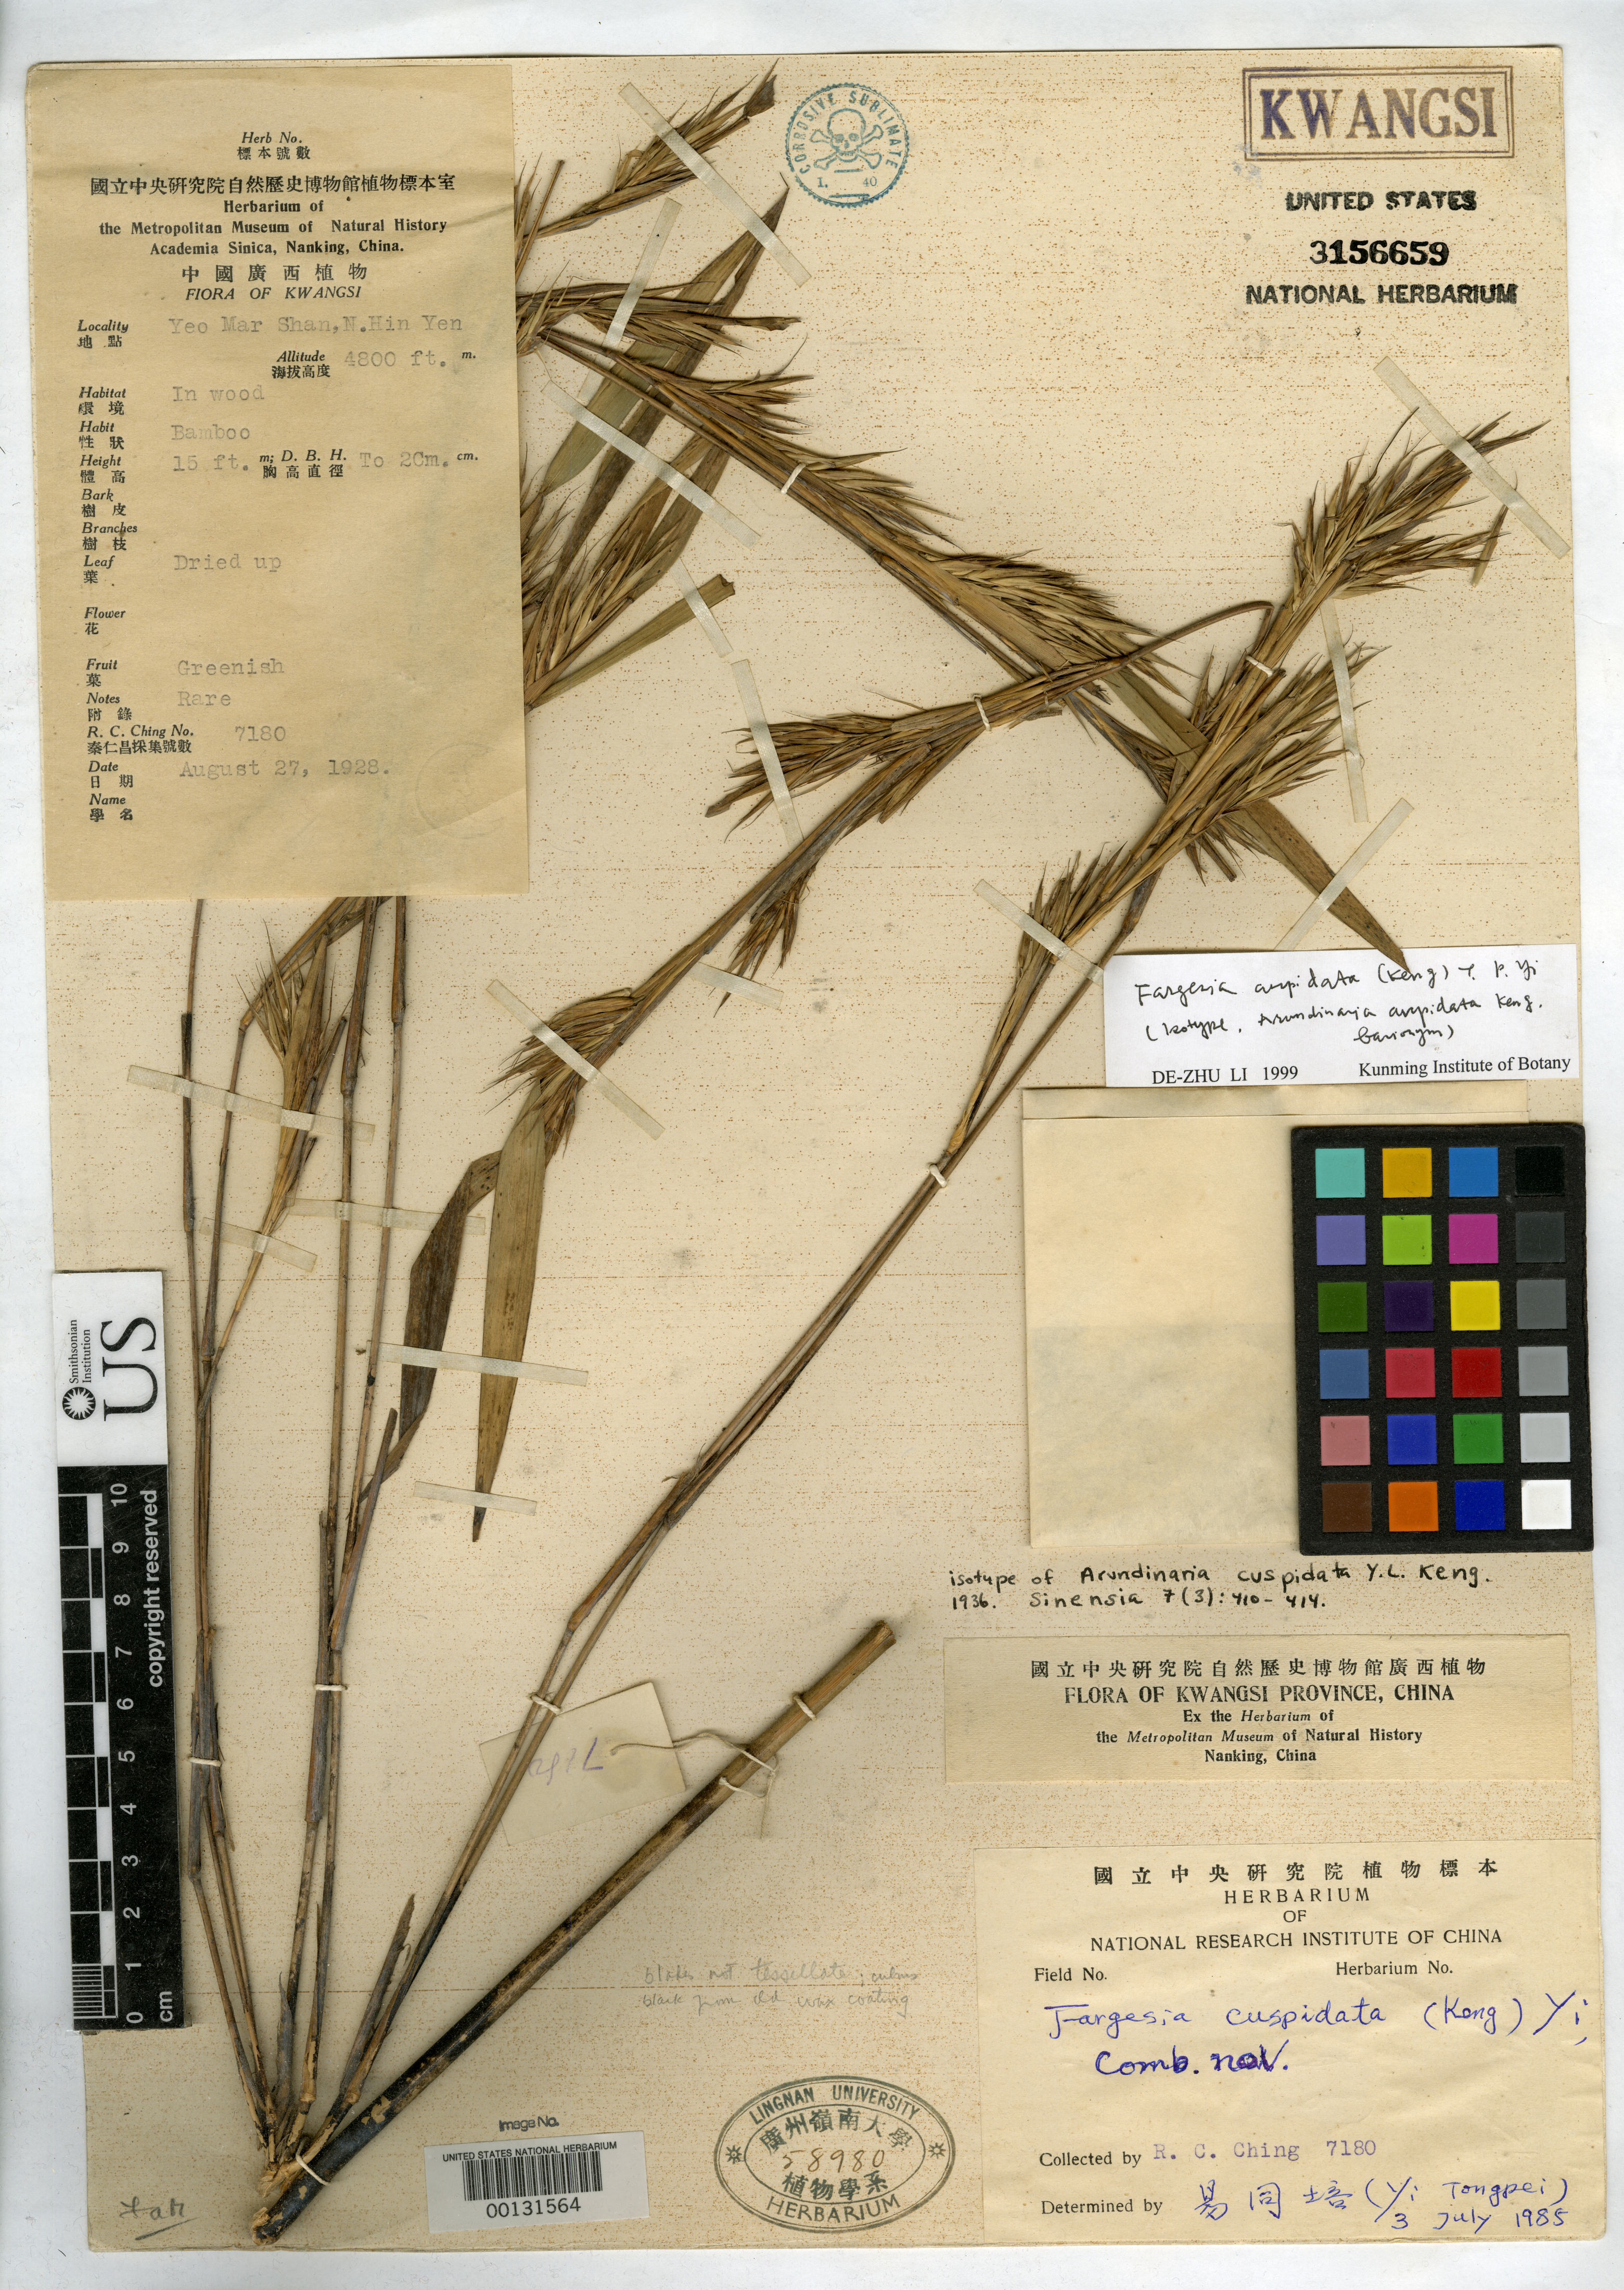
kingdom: Plantae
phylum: Tracheophyta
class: Liliopsida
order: Poales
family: Poaceae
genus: Arundinaria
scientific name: Arundinaria cuspidata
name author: Keng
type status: Isotype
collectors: R. C. Ching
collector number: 7180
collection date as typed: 27 Aug 1928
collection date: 1928-08-27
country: China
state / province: Guangxi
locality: Yeo Mar Shan.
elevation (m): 1463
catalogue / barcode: US 58980